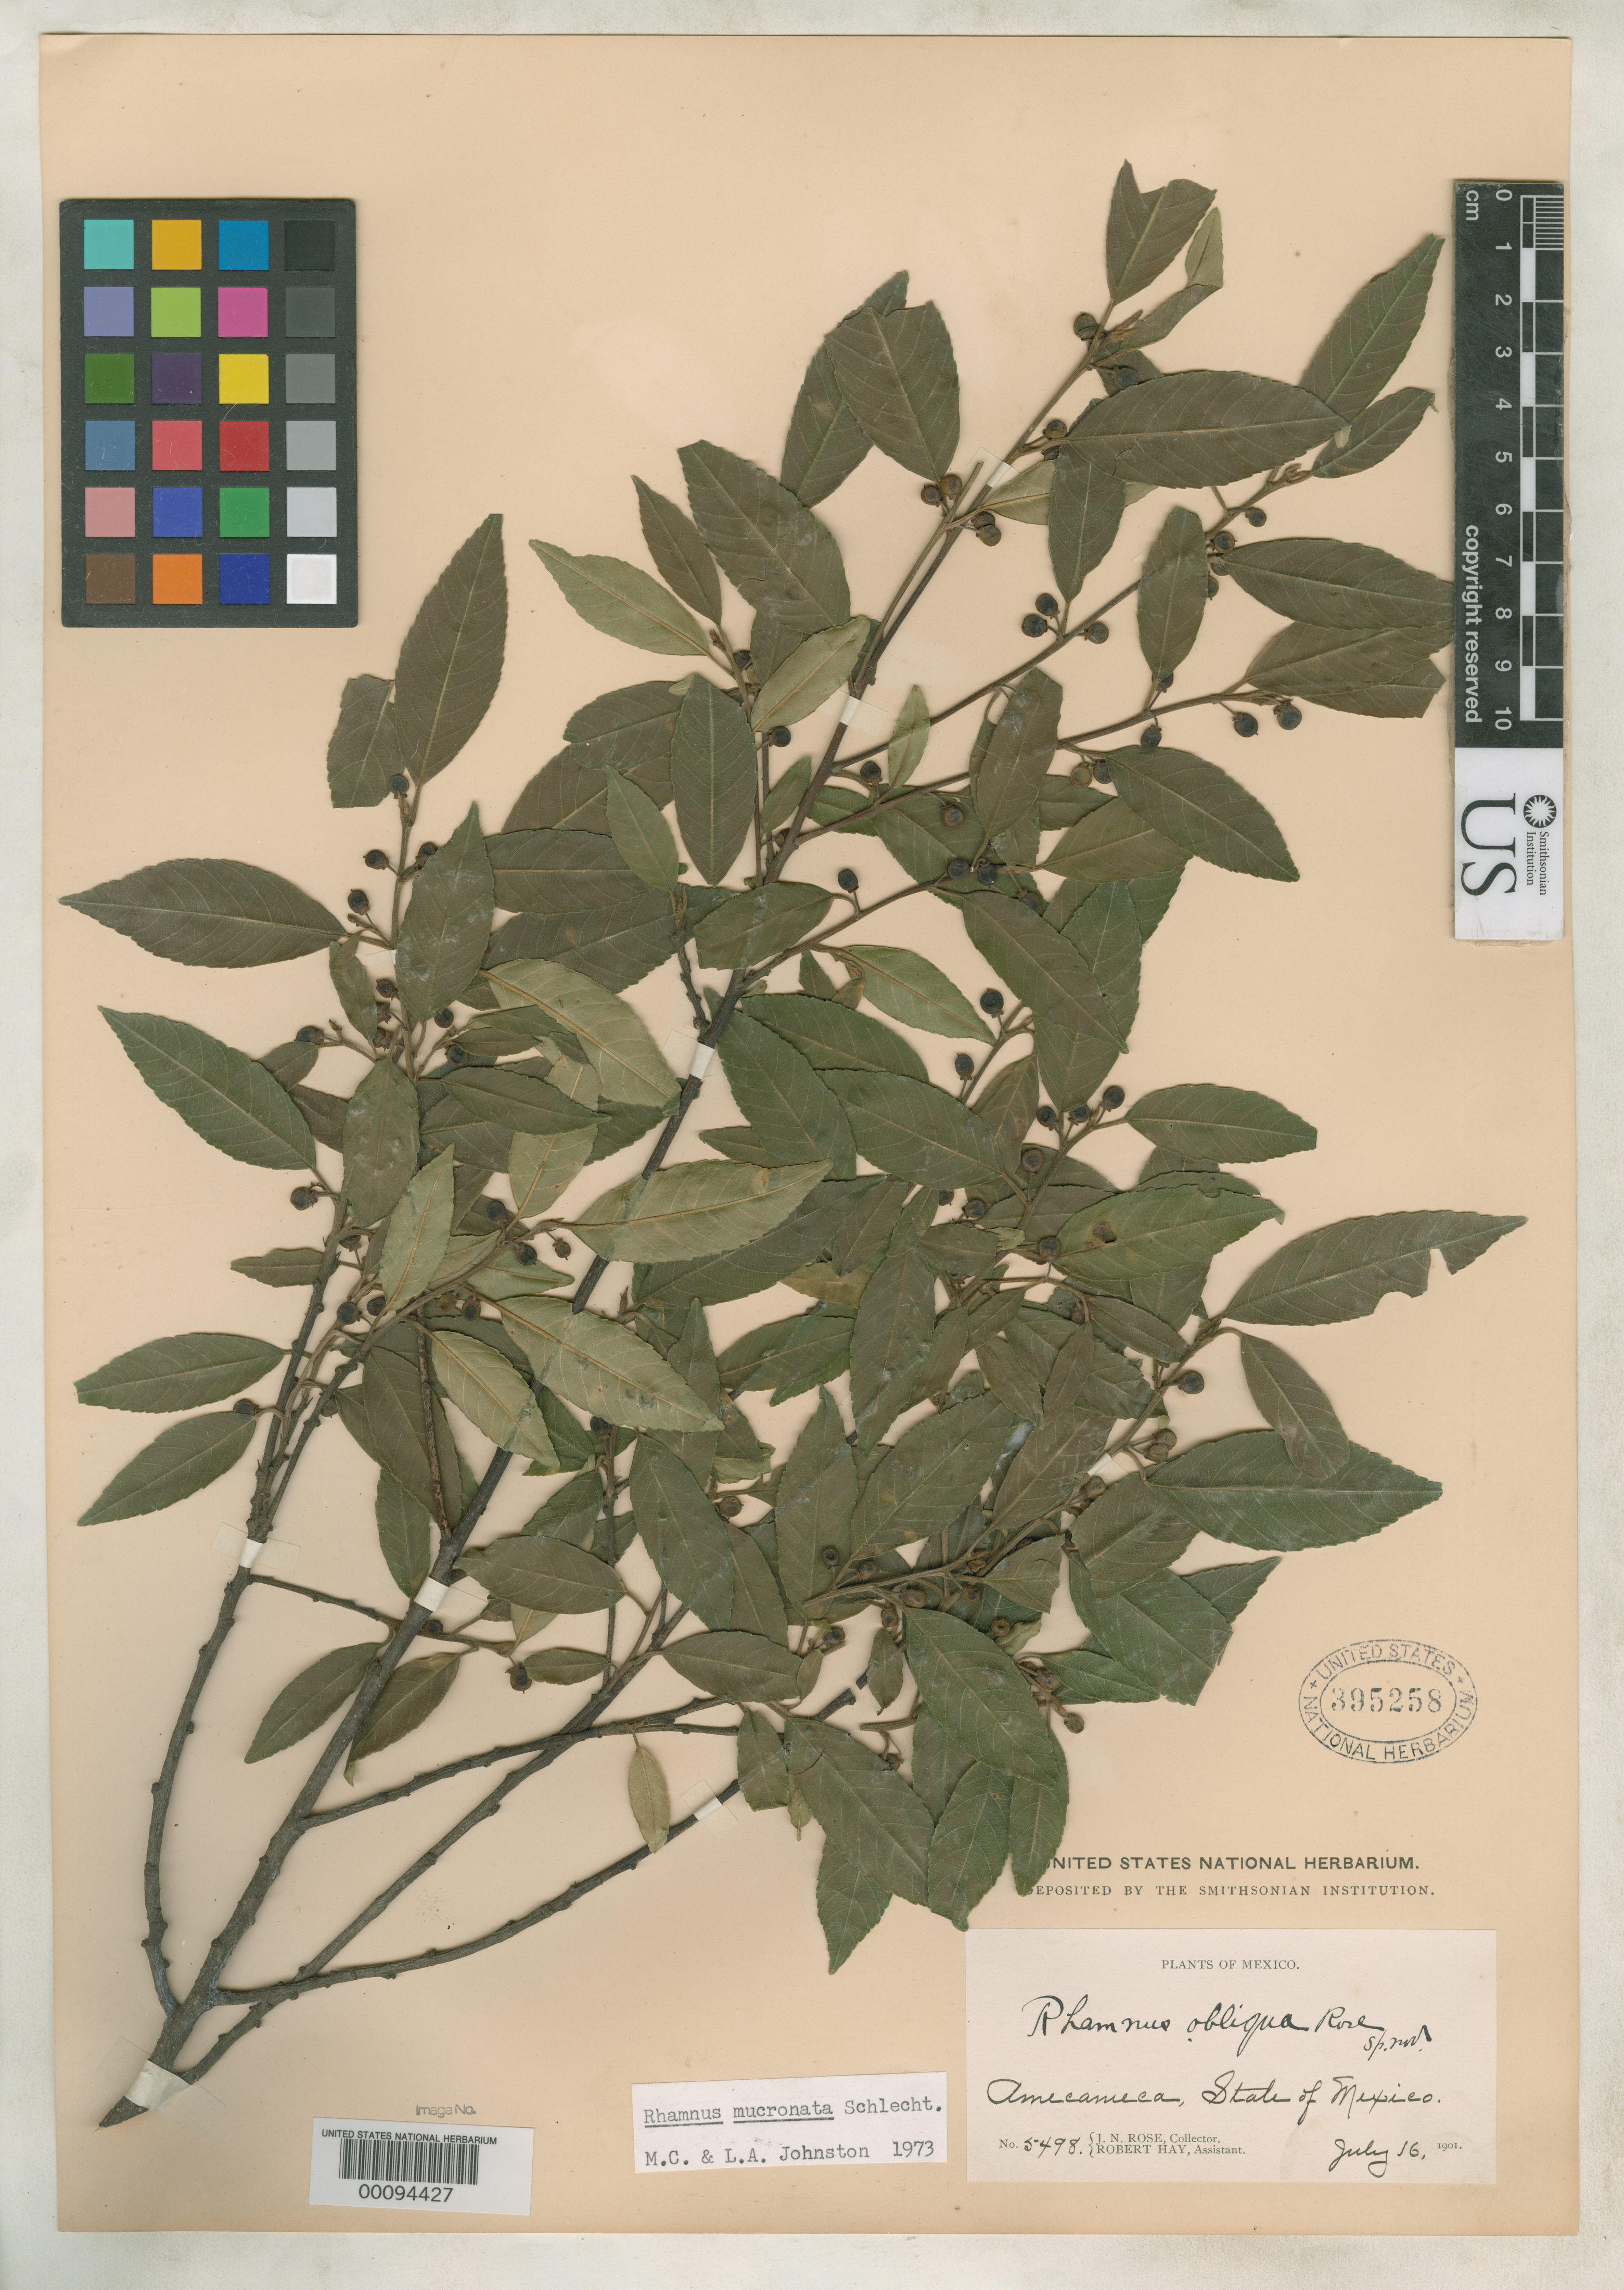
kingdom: Plantae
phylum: Tracheophyta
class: Magnoliopsida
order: Rosales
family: Rhamnaceae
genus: Rhamnus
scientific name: Rhamnus obliqua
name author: Rose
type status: Holotype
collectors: J. N. Rose & R. H. Hay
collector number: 5498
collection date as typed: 16 Jul 1901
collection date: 1901-07-16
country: Mexico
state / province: México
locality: Amecameca.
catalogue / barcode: US 395258